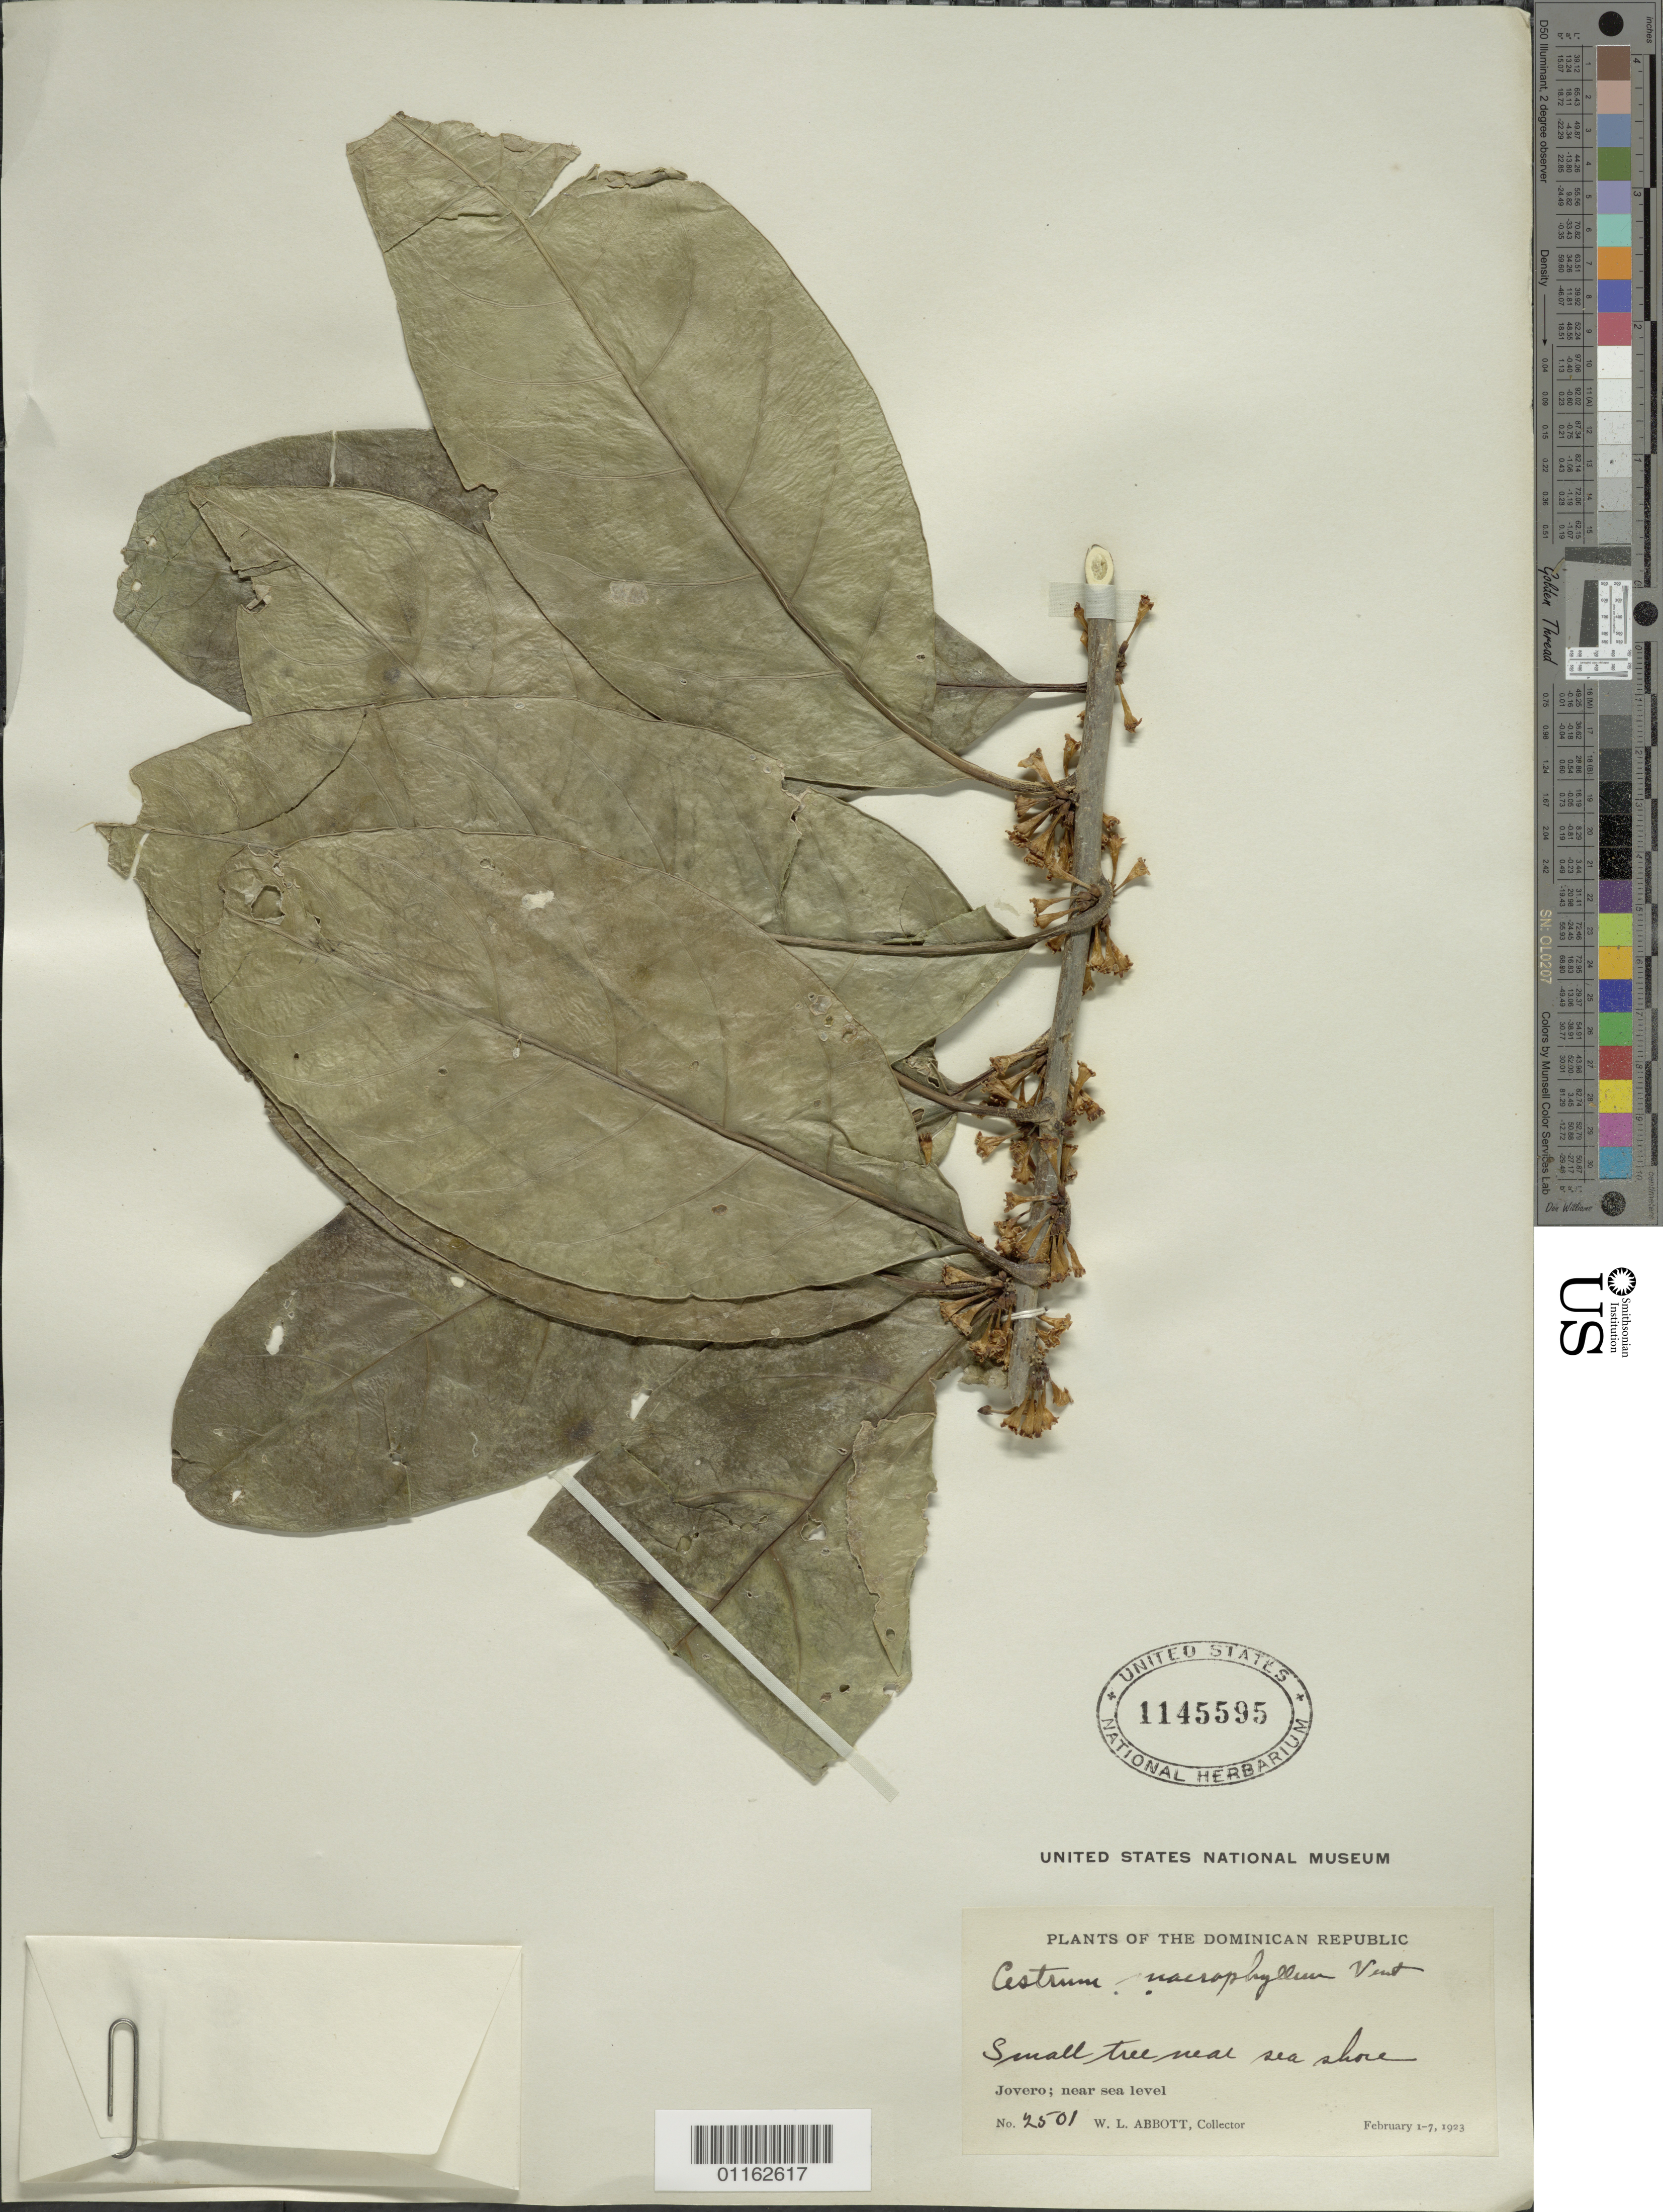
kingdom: Plantae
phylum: Tracheophyta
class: Magnoliopsida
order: Solanales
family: Solanaceae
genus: Cestrum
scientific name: Cestrum macrophyllum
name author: Vent.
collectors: W. L. Abbott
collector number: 2501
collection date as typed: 01 Feb 1923 to 07 Feb 1923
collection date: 1923-02-01/1923-02-07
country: Dominican Republic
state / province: Peravia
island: Hispaniola I.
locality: Jovero; near sea level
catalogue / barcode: US 1145595